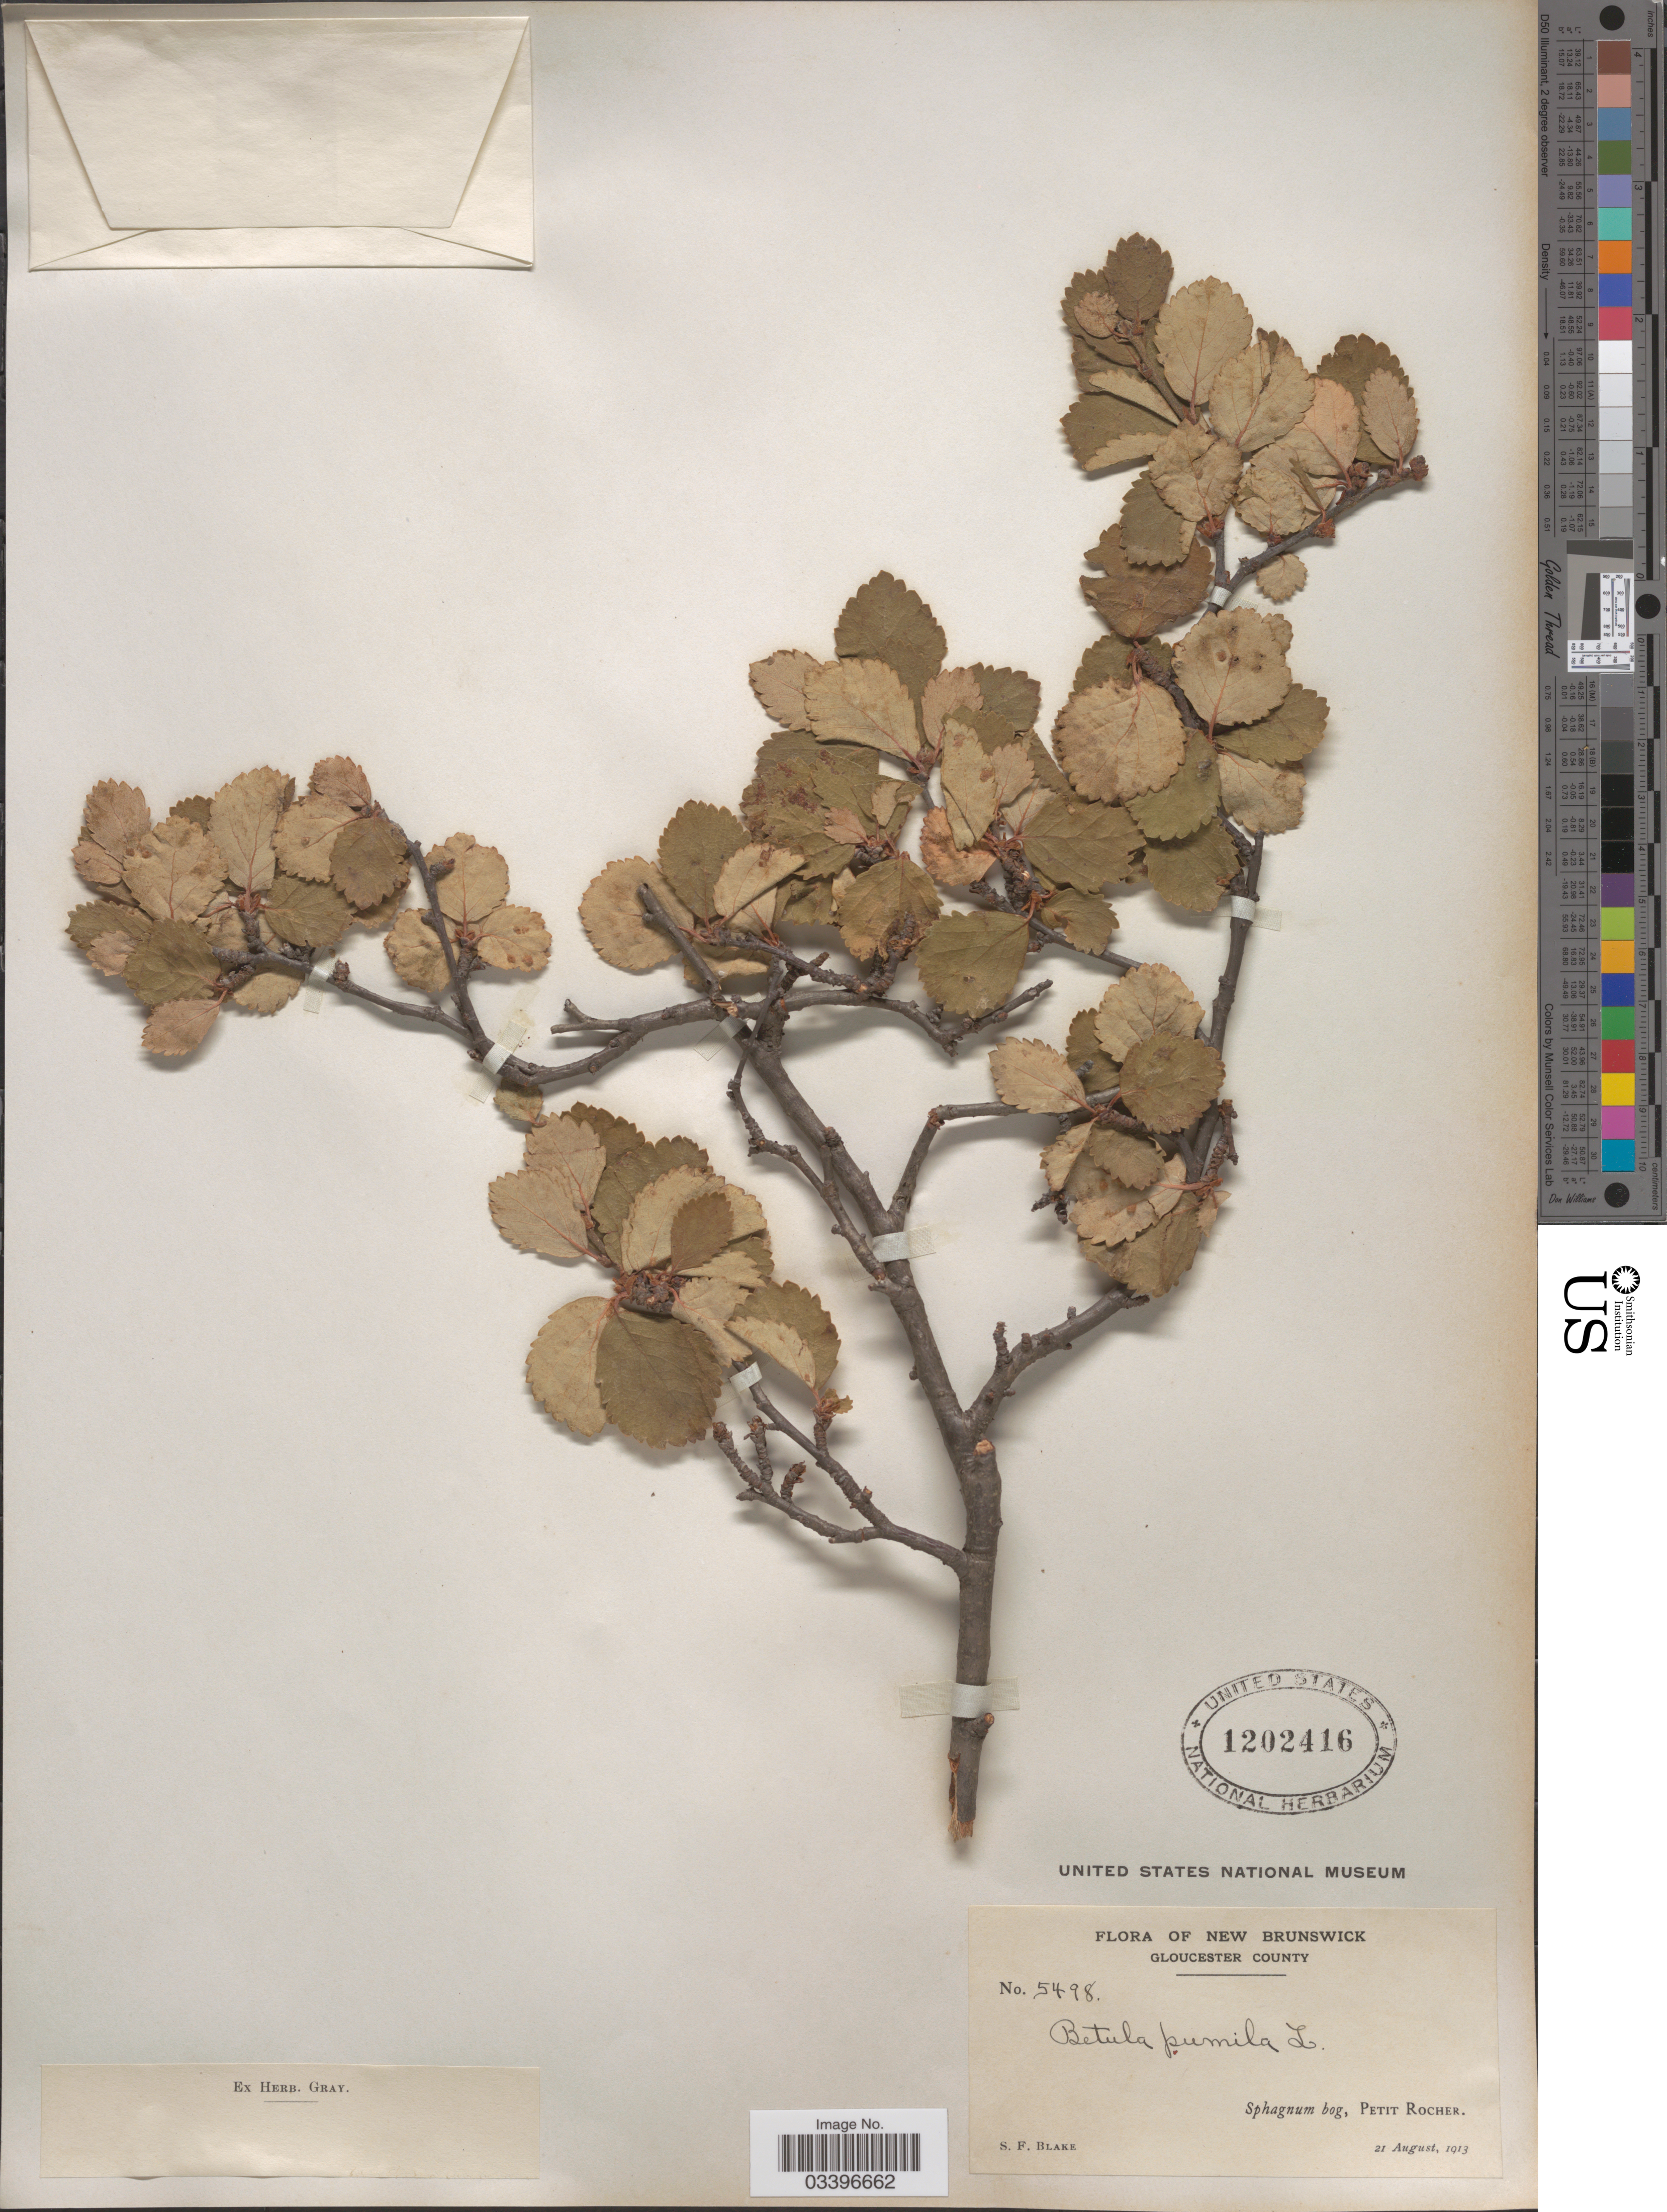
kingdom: Plantae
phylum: Tracheophyta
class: Magnoliopsida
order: Fagales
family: Betulaceae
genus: Betula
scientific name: Betula pumila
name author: L.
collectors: S. Blake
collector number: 5498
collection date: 1913-08-21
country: Canada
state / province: New Brunswick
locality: Gloucester County. Sphagnum bog, Petit Rocher.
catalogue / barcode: US 1202416